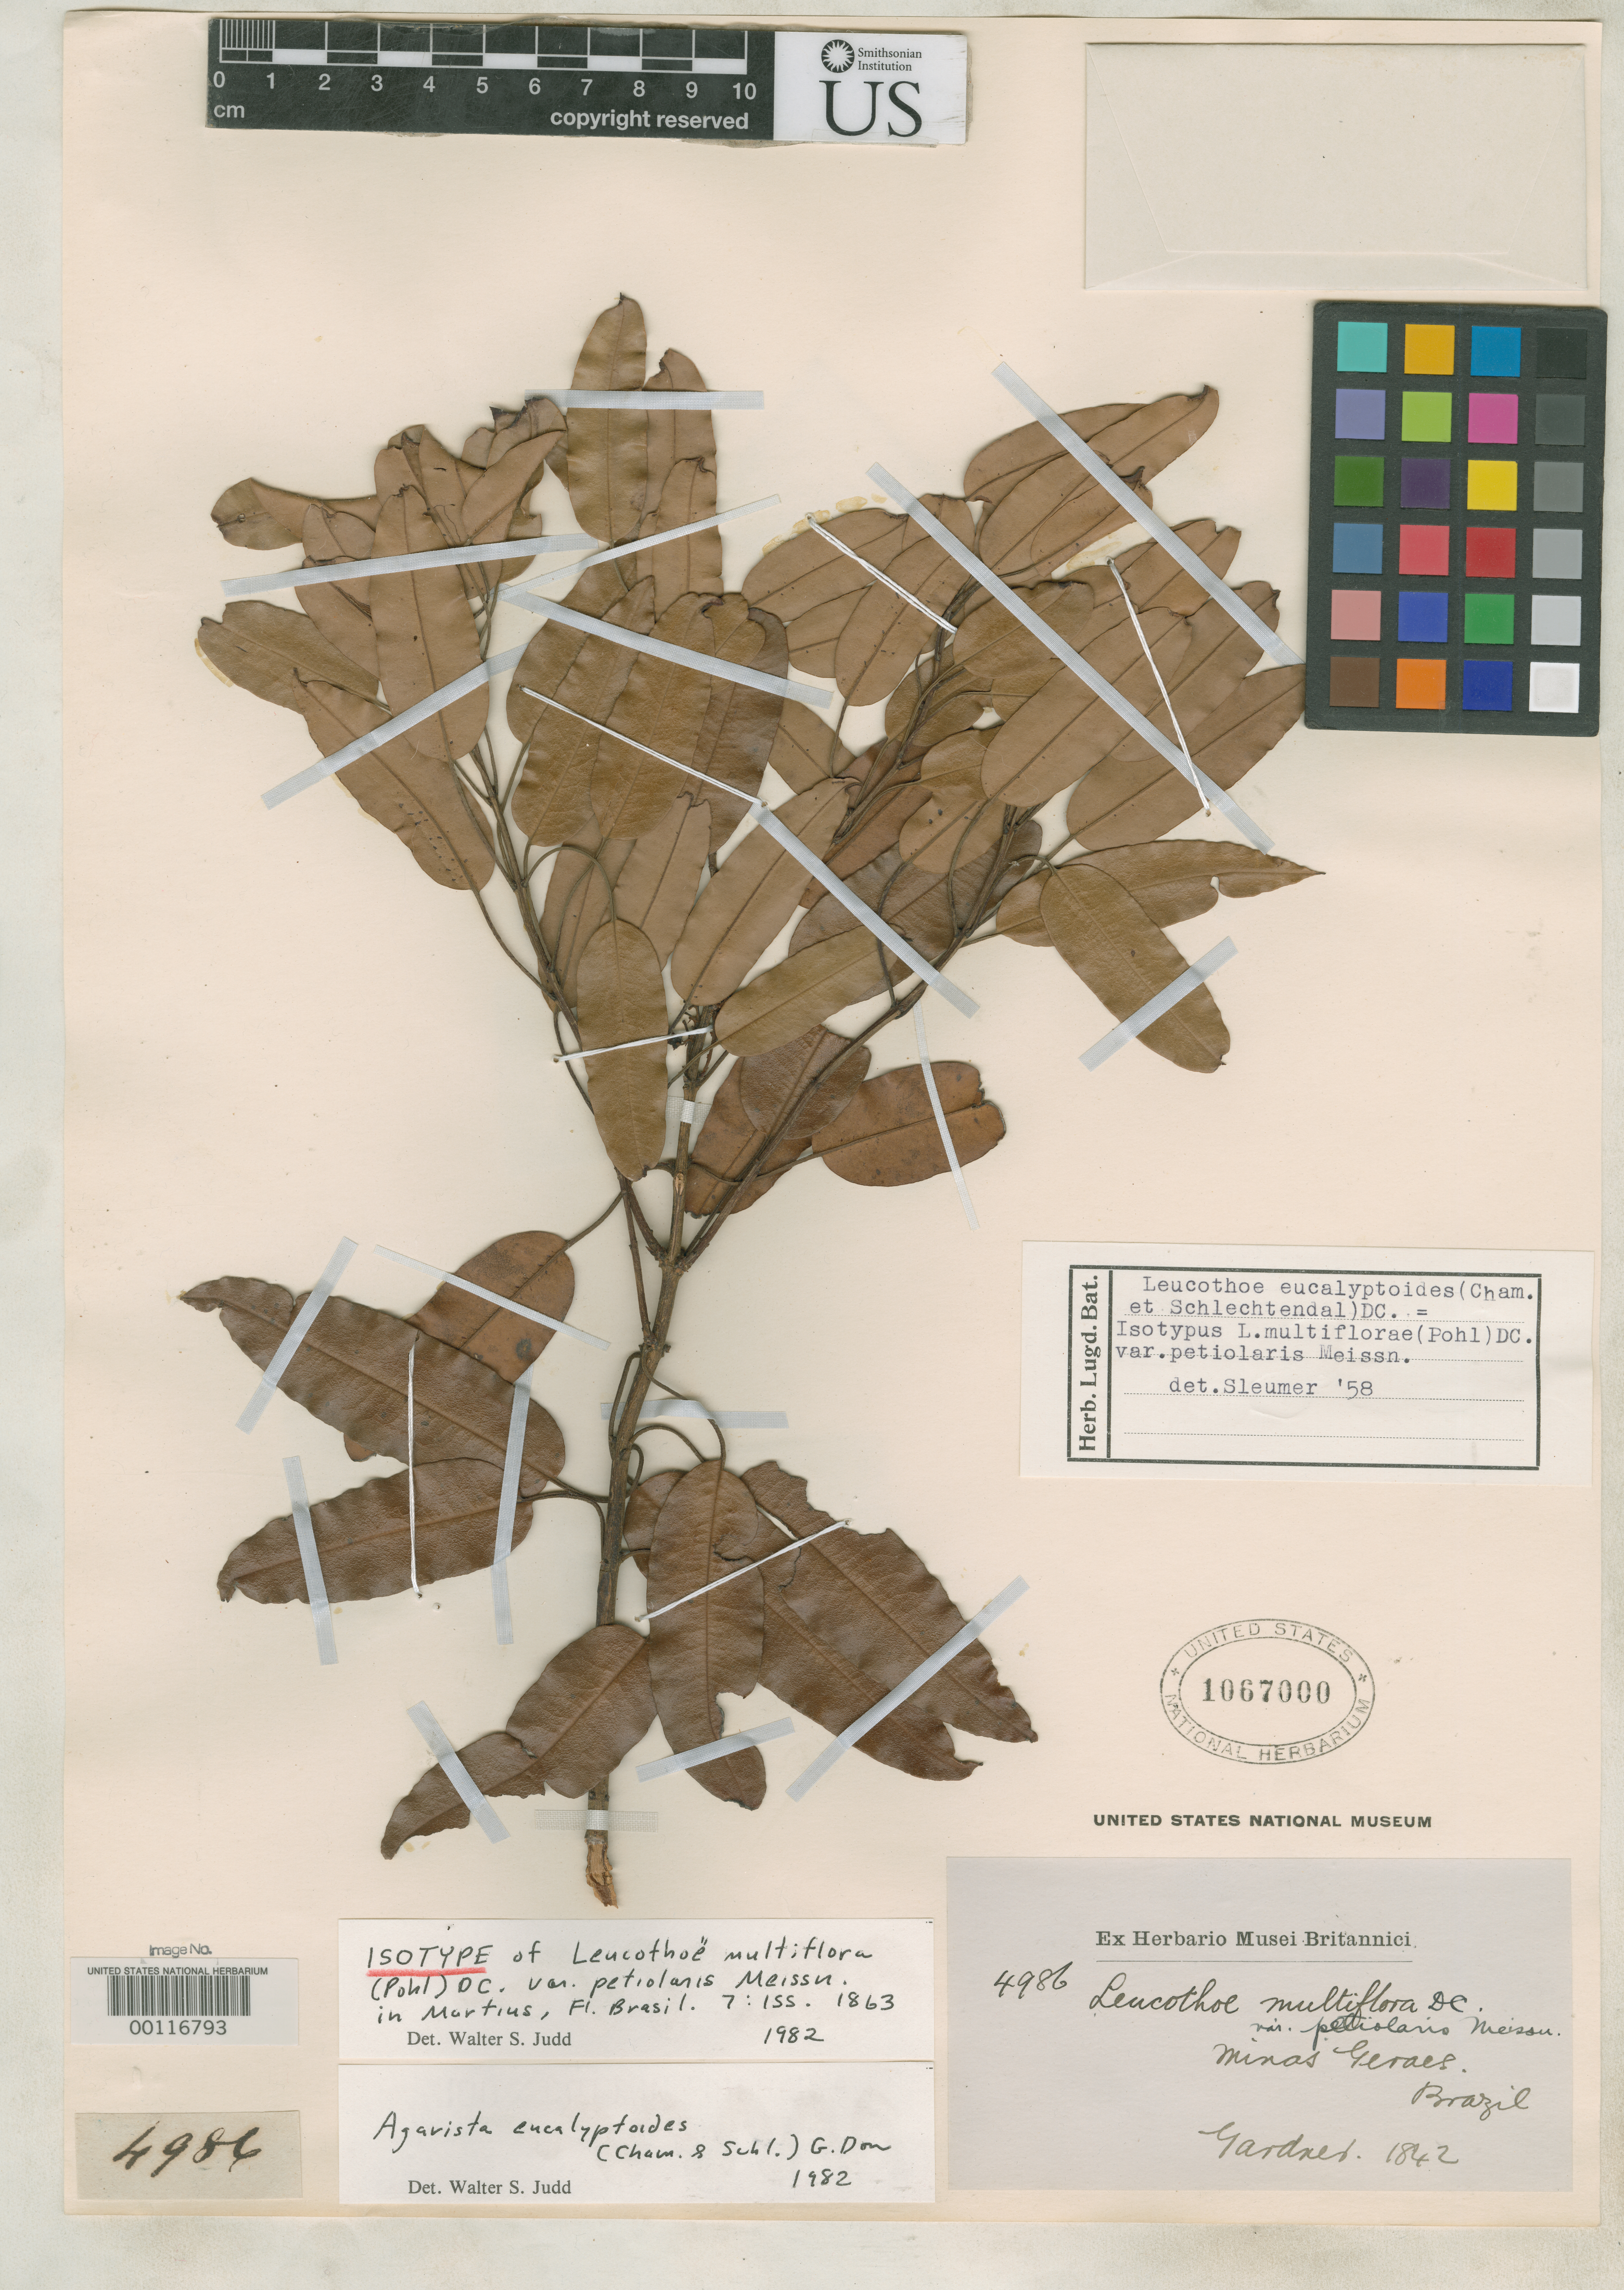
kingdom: Plantae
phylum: Tracheophyta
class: Magnoliopsida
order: Ericales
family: Ericaceae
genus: Leucothoe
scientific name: Leucothoë multiflora var. petiolaris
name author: Meisn. in Mart.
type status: Isotype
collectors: G. Gardner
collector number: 4986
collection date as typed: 1842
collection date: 1842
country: Brazil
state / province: Minas Gerais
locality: Minarum.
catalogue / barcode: US 1067000